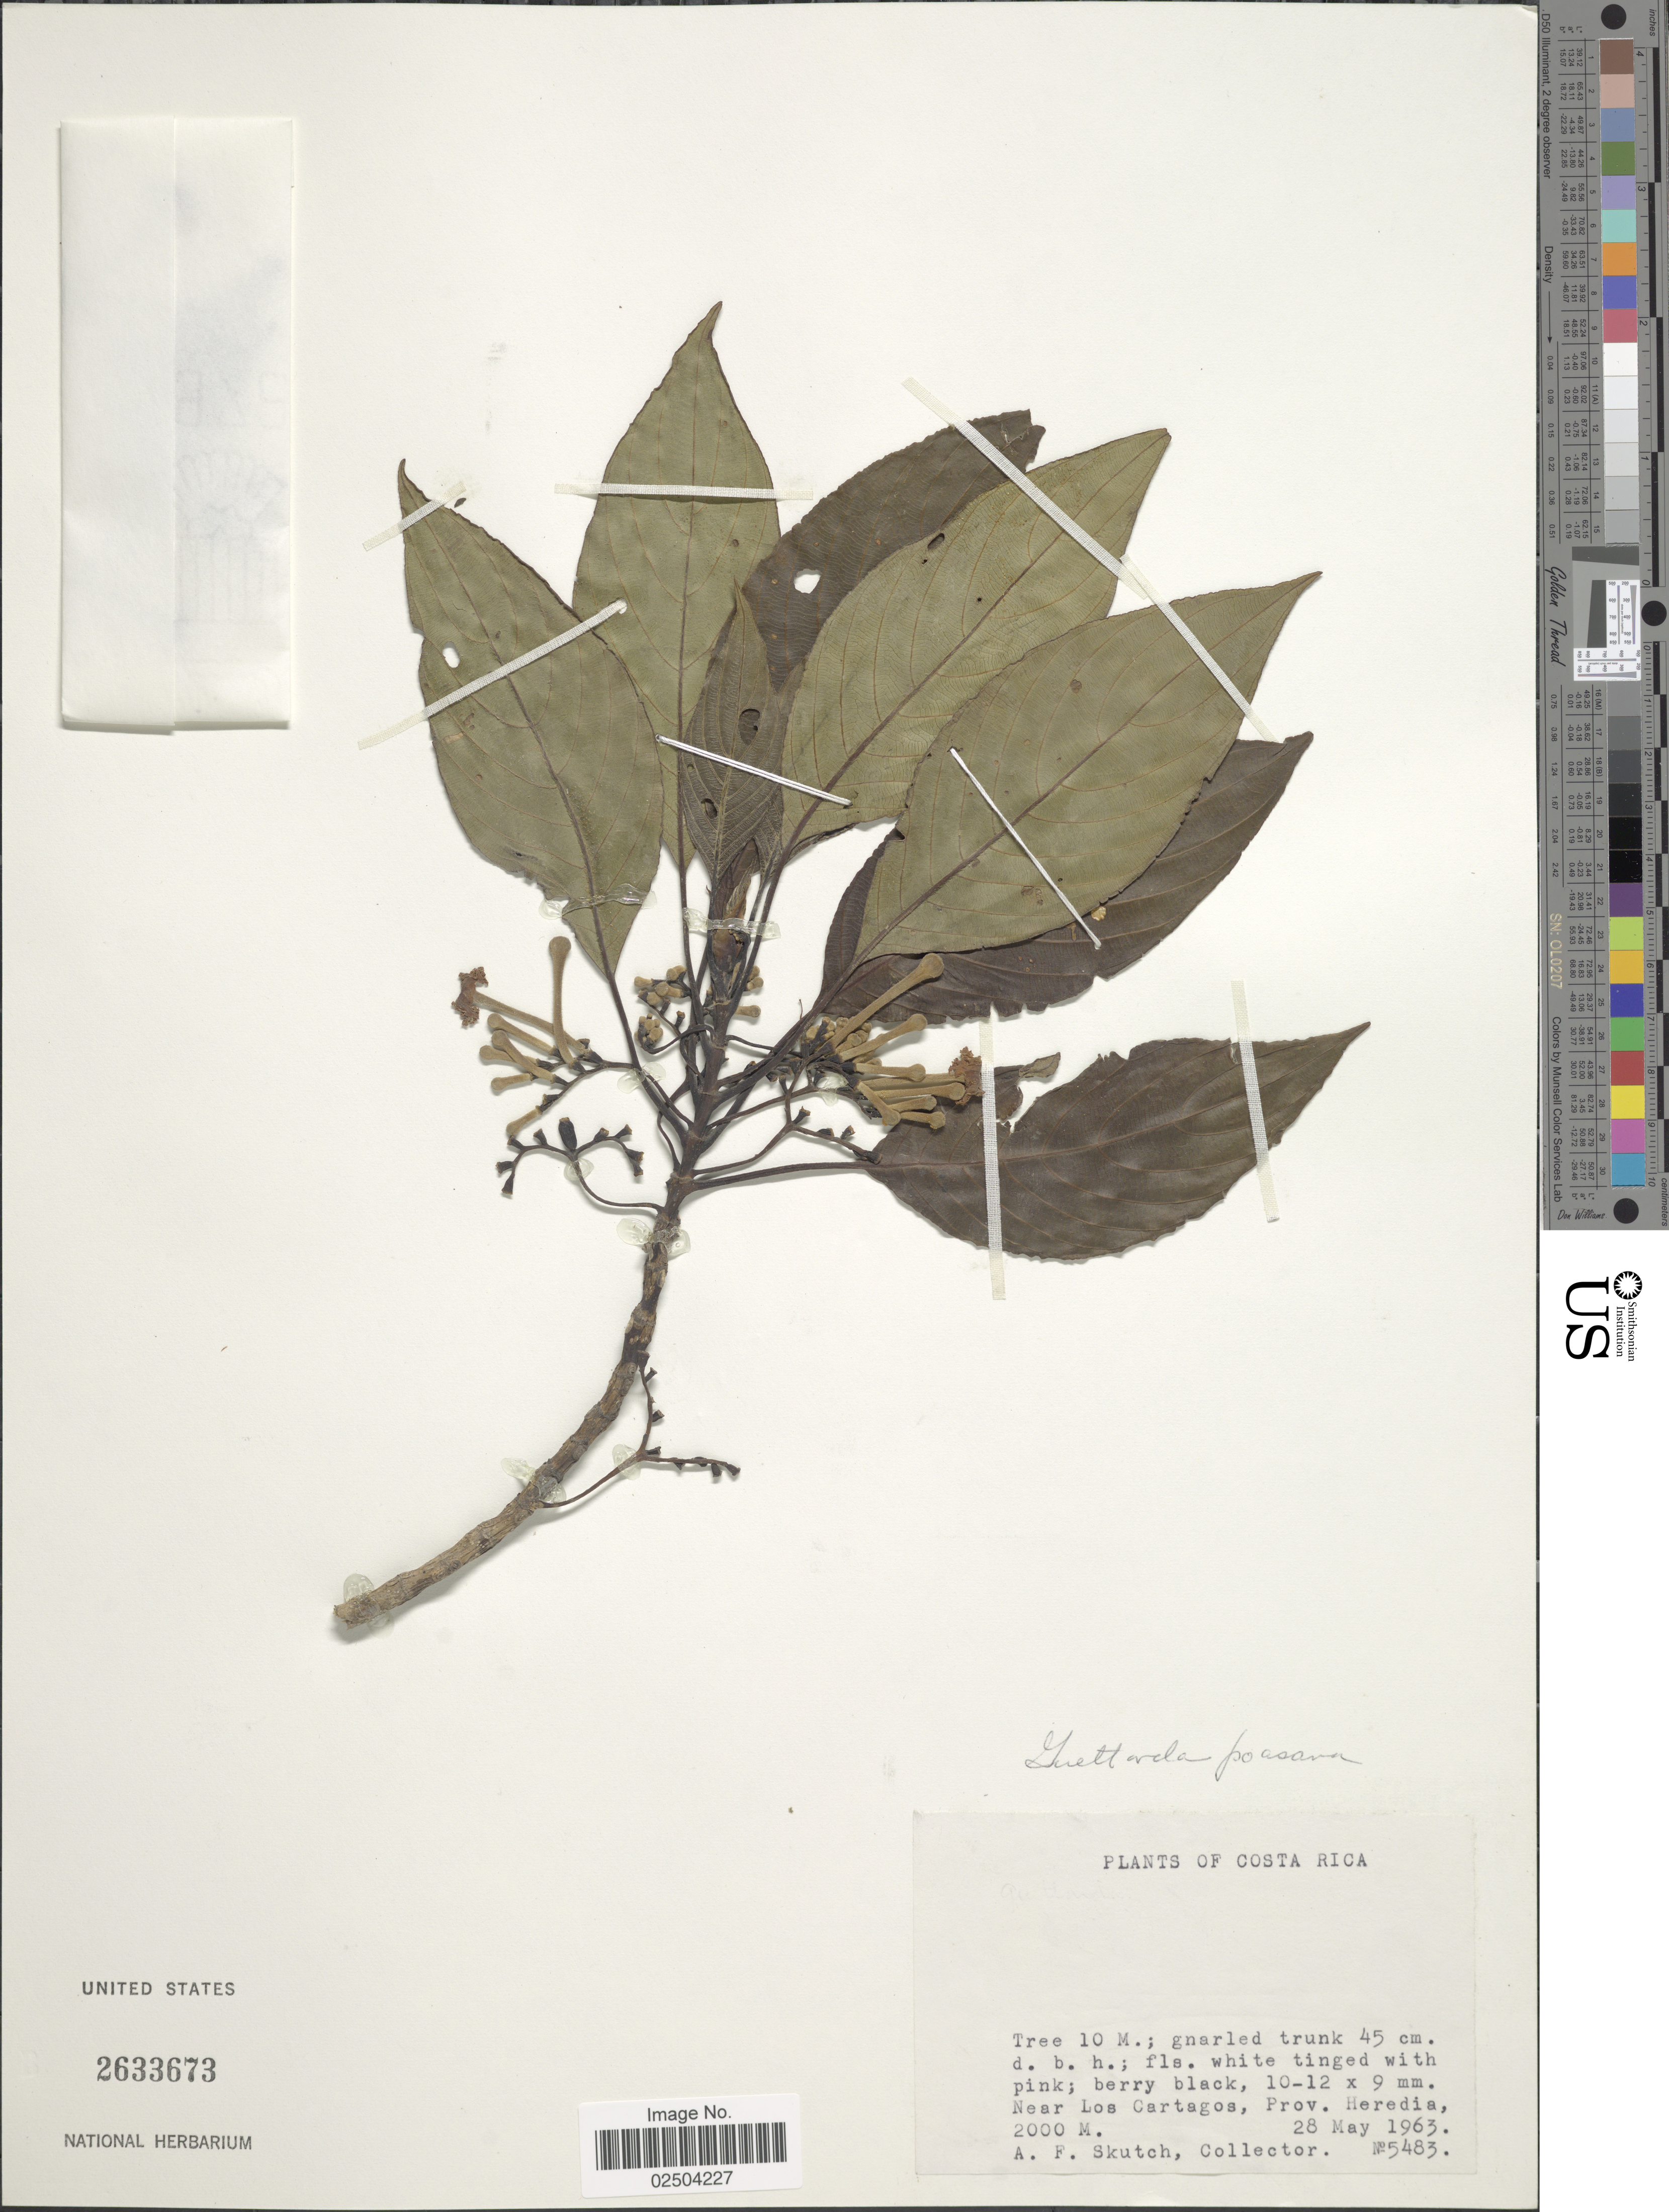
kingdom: Plantae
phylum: Tracheophyta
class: Magnoliopsida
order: Gentianales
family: Rubiaceae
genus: Guettarda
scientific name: Guettarda poasana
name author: Standl.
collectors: A. F. Skutch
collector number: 5483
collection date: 1963-05-28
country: Costa Rica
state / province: Heredia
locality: Near Los Cartagos, Prov. Heredia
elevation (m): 2000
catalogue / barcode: US 2633673